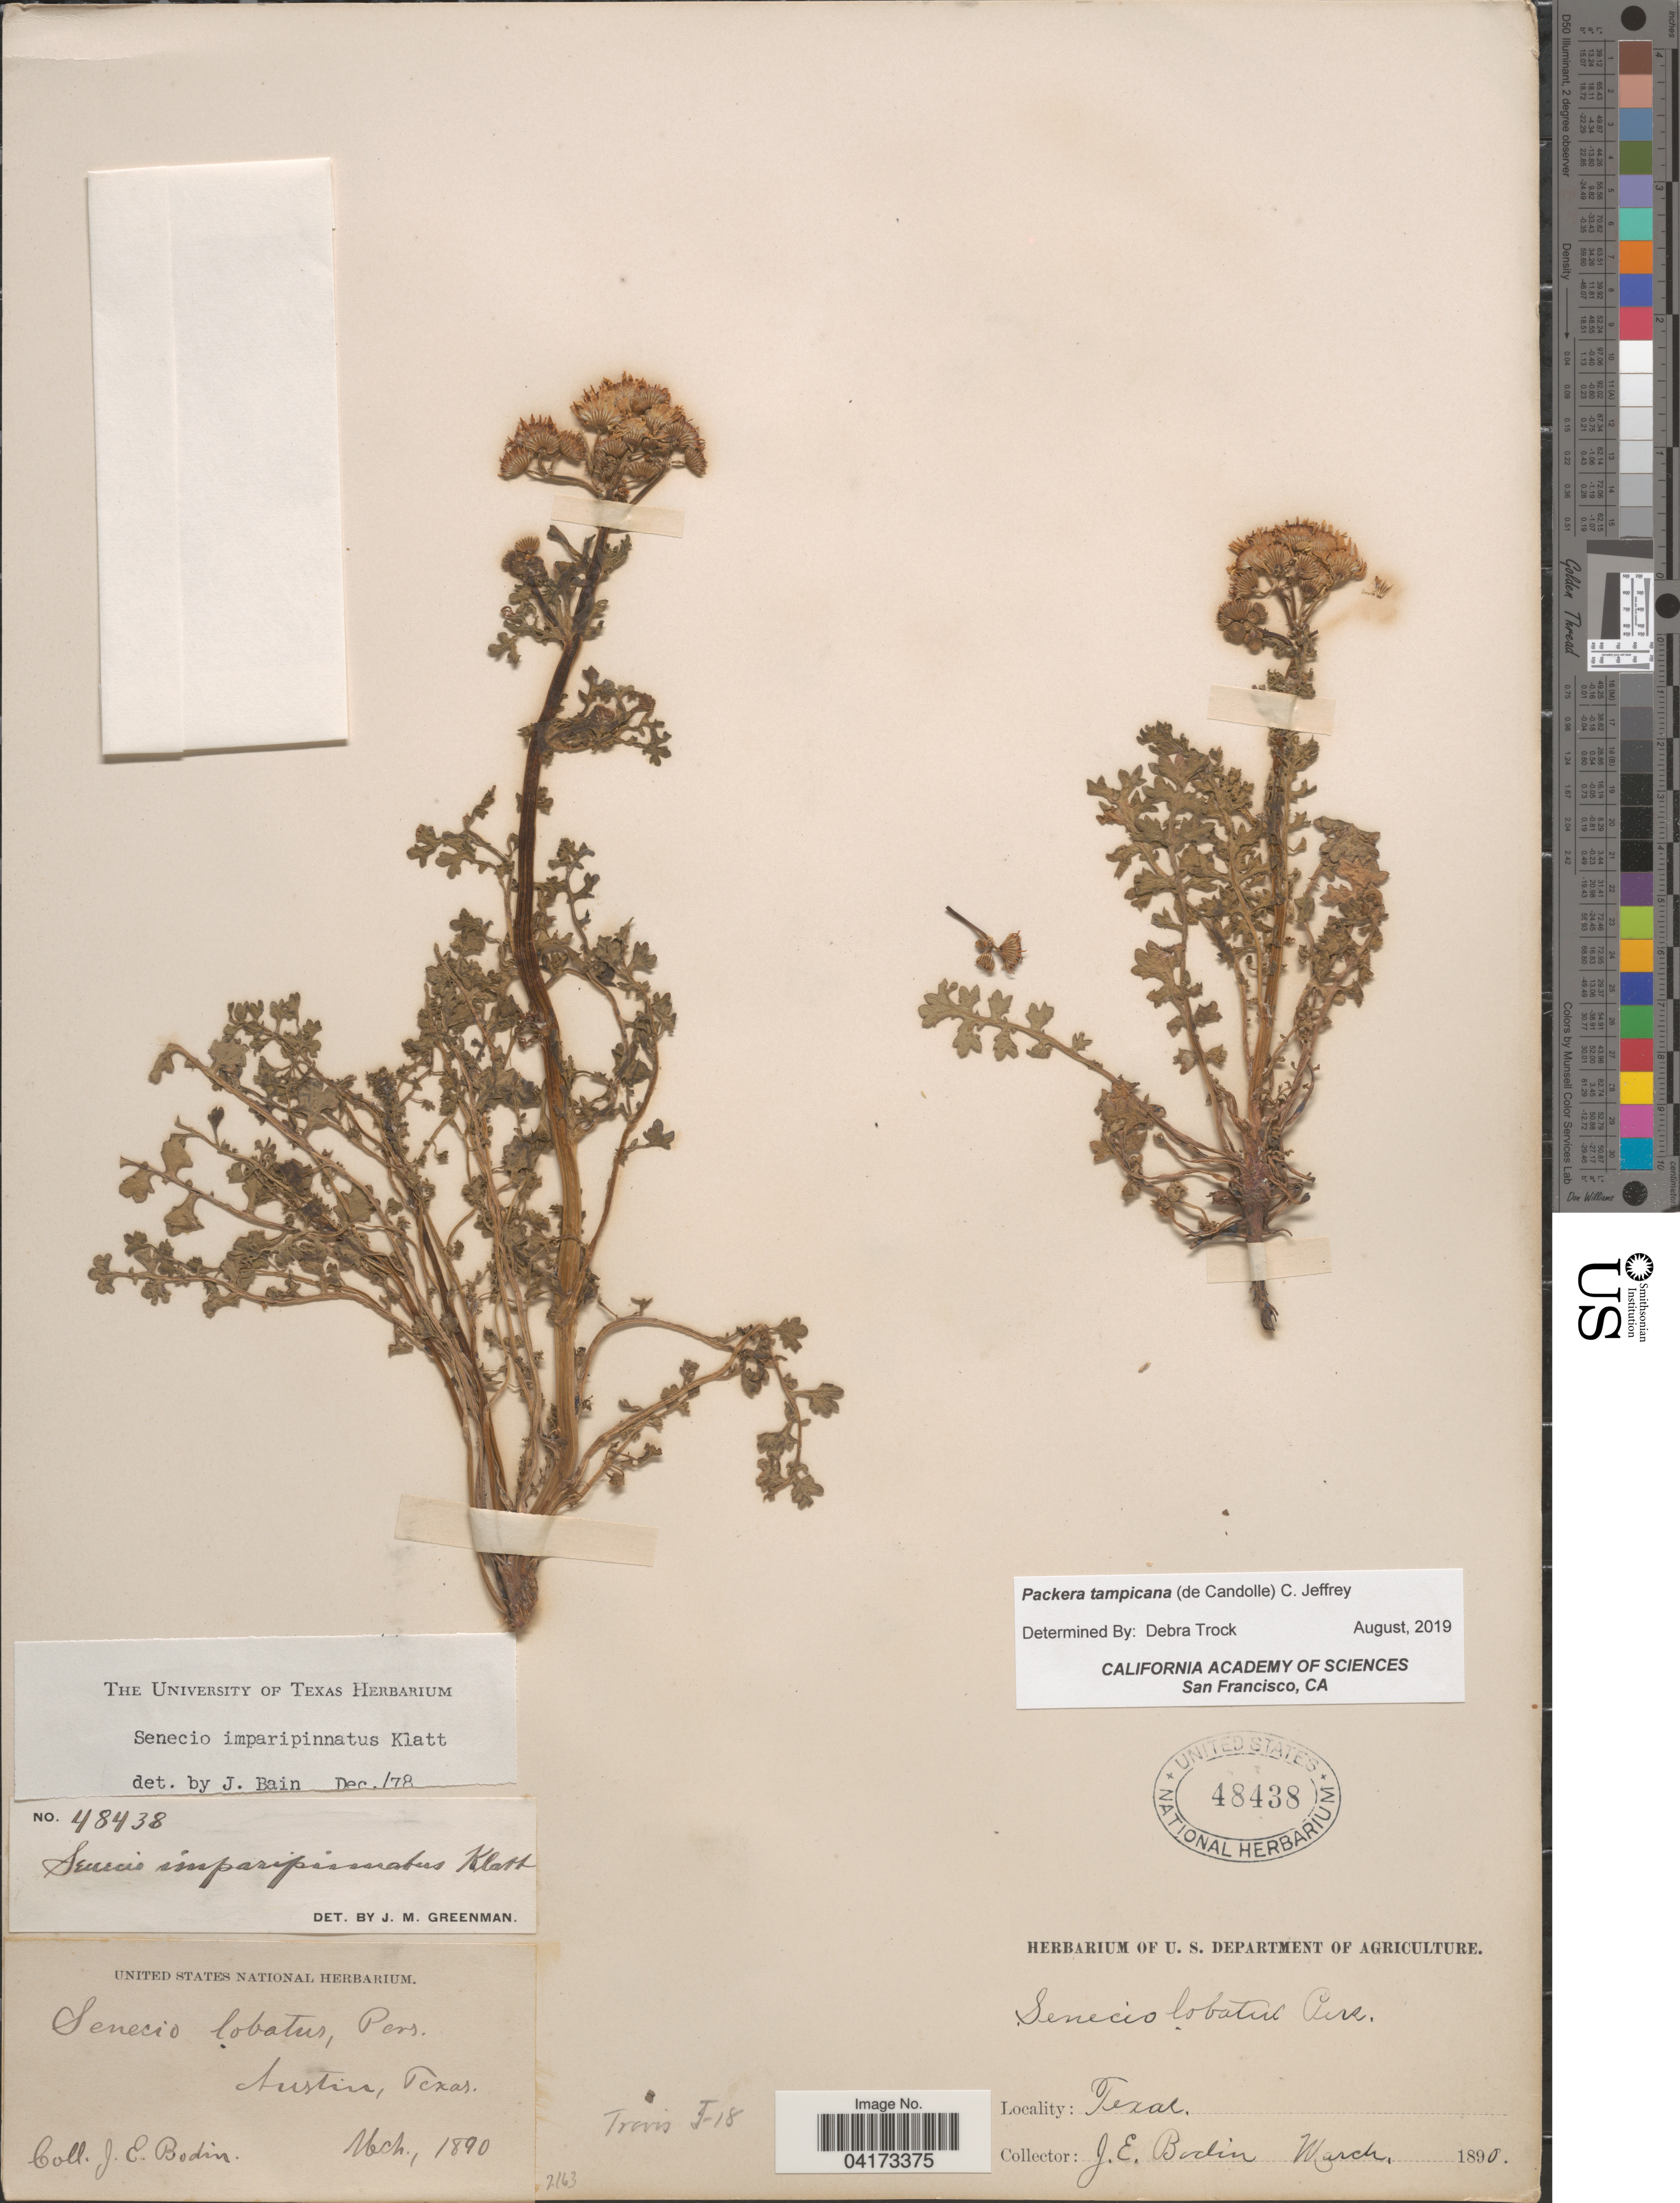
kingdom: Plantae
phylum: Tracheophyta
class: Magnoliopsida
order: Asterales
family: Asteraceae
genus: Packera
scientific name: Packera tampicana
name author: (DC.) C. Jeffrey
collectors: J. E. Bodin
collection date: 1890-03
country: United States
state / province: Texas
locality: Austin.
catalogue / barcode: US 48438